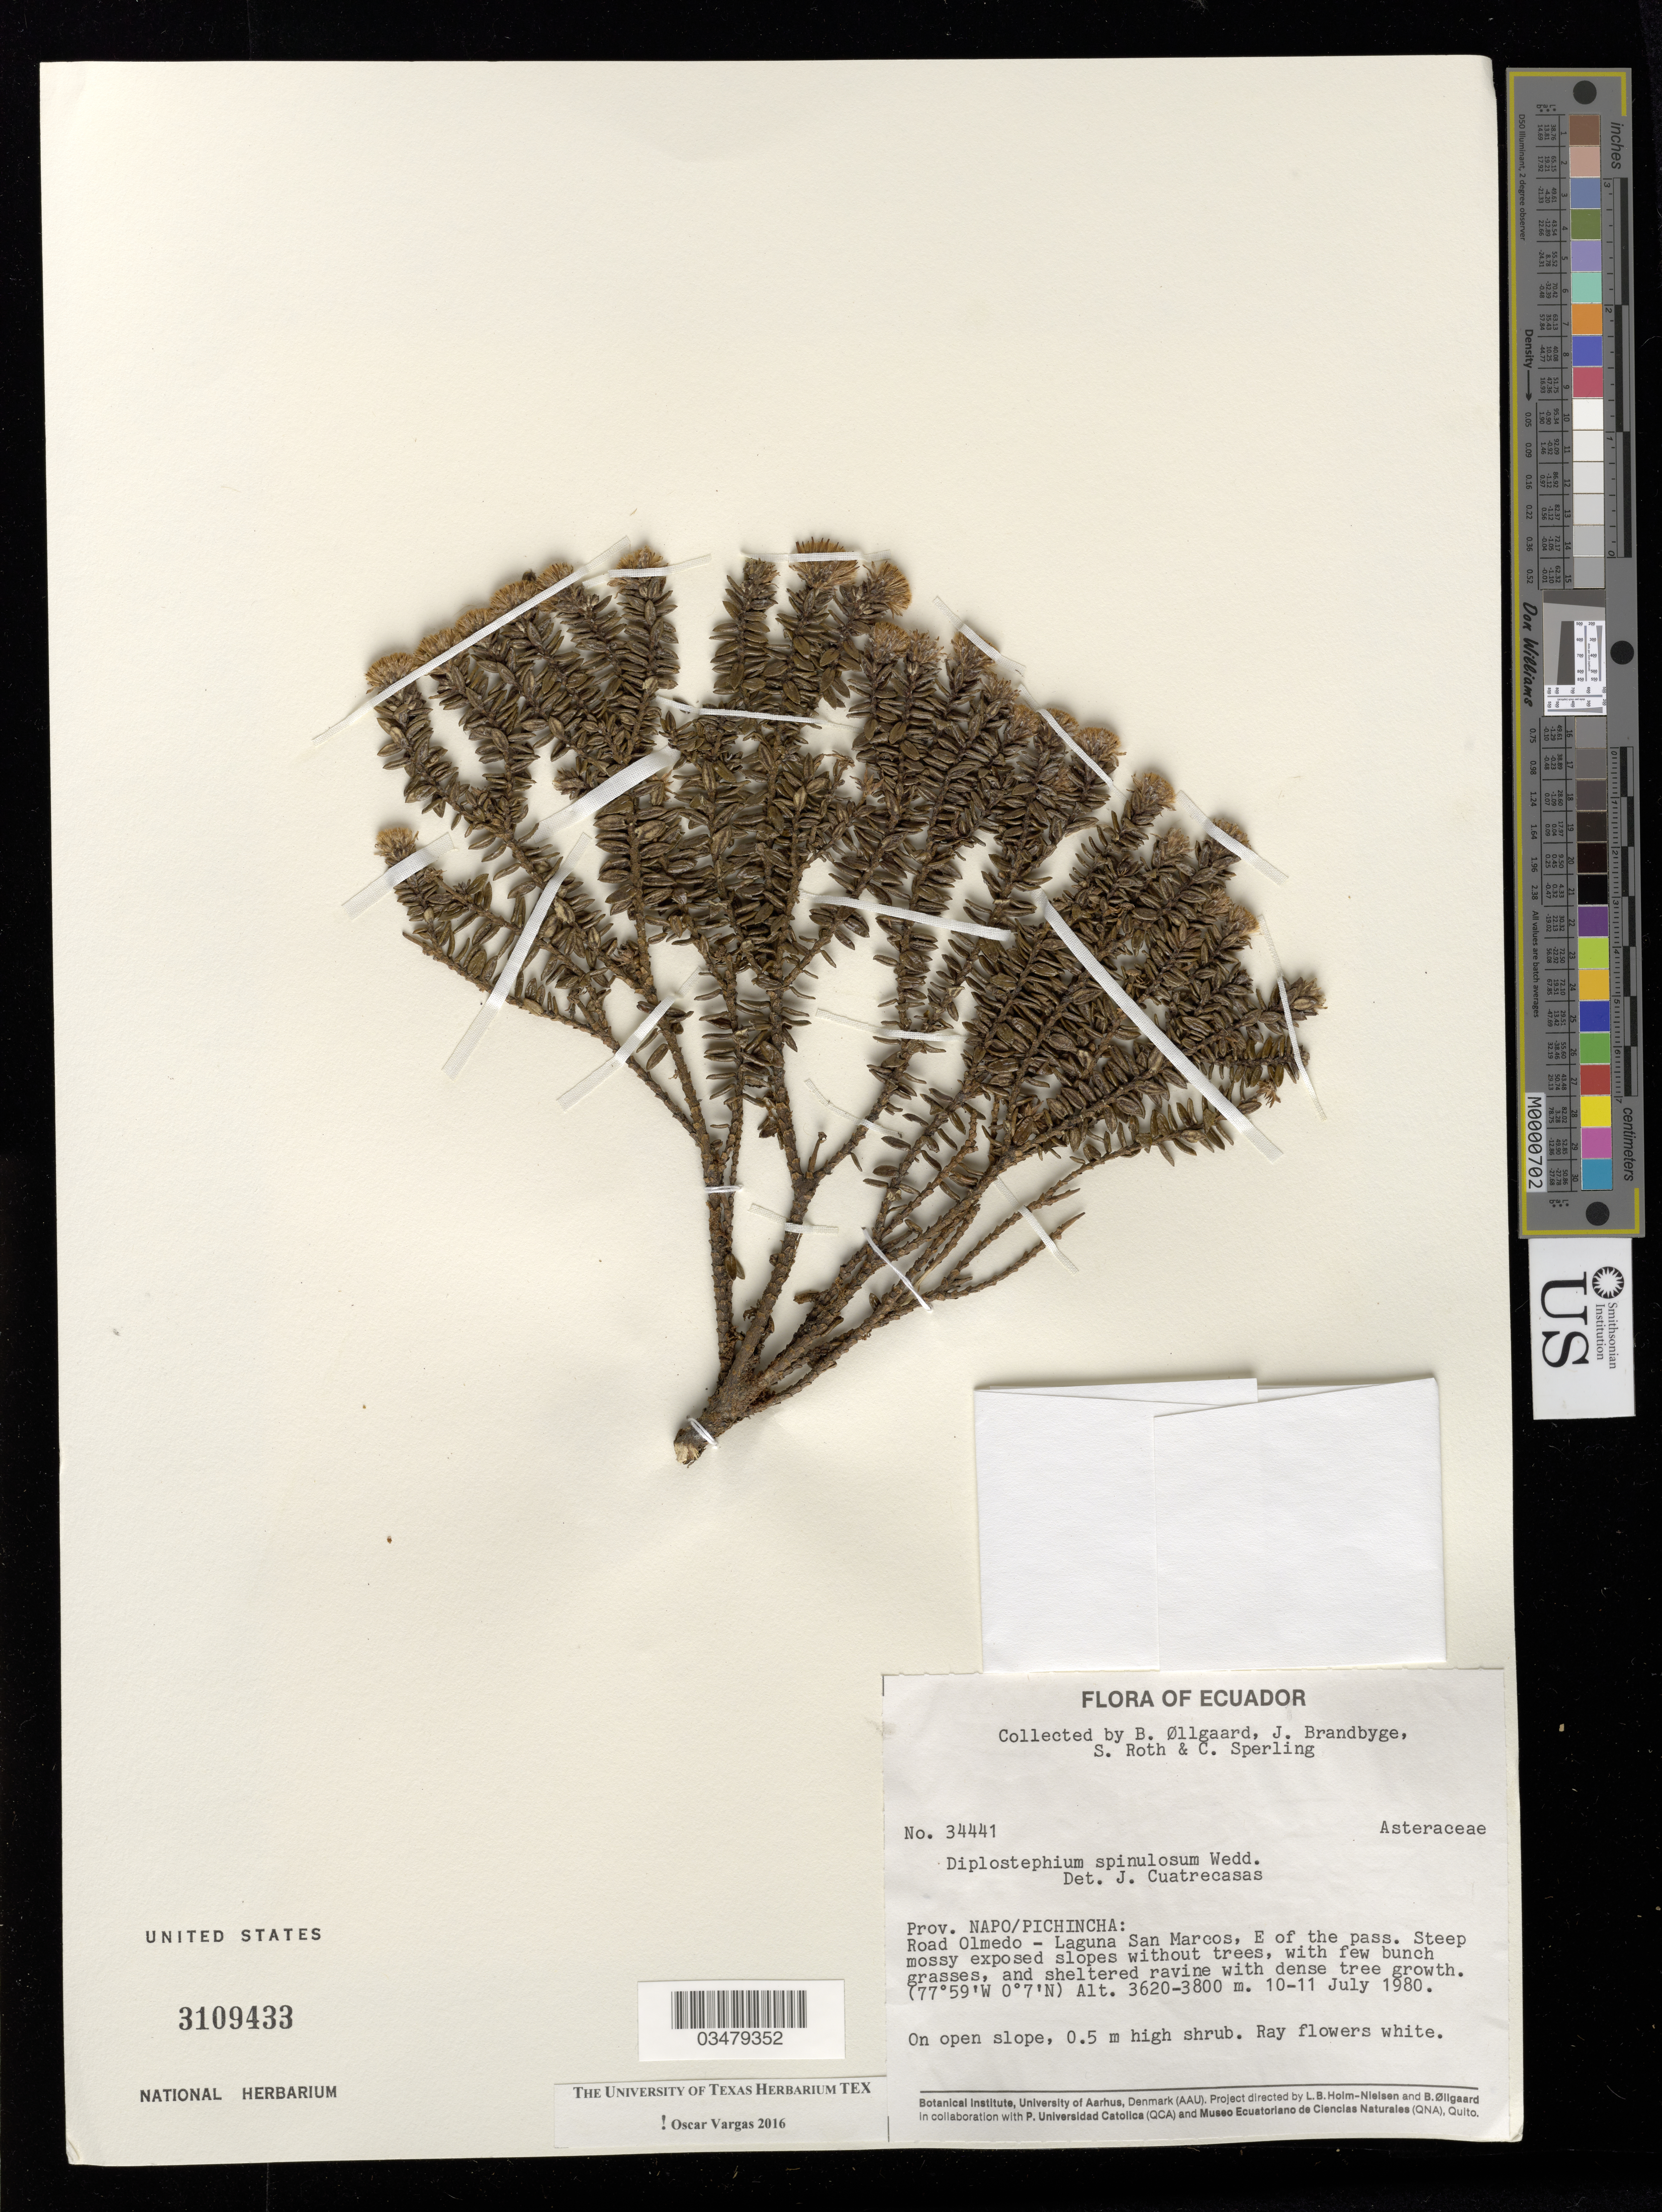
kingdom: Plantae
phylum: Tracheophyta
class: Magnoliopsida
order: Asterales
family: Asteraceae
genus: Diplostephium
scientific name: Diplostephium spinulosum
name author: Wedd.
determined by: Vargas, Oscar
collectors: B. Øllgaard & et al.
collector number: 34441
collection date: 1980-07-10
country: Ecuador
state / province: Pichincha / Napo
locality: Olmedo, road Olmedo - Laguna San Marcos, E of pass.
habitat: On open slopes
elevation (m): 3620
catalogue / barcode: US 3109433